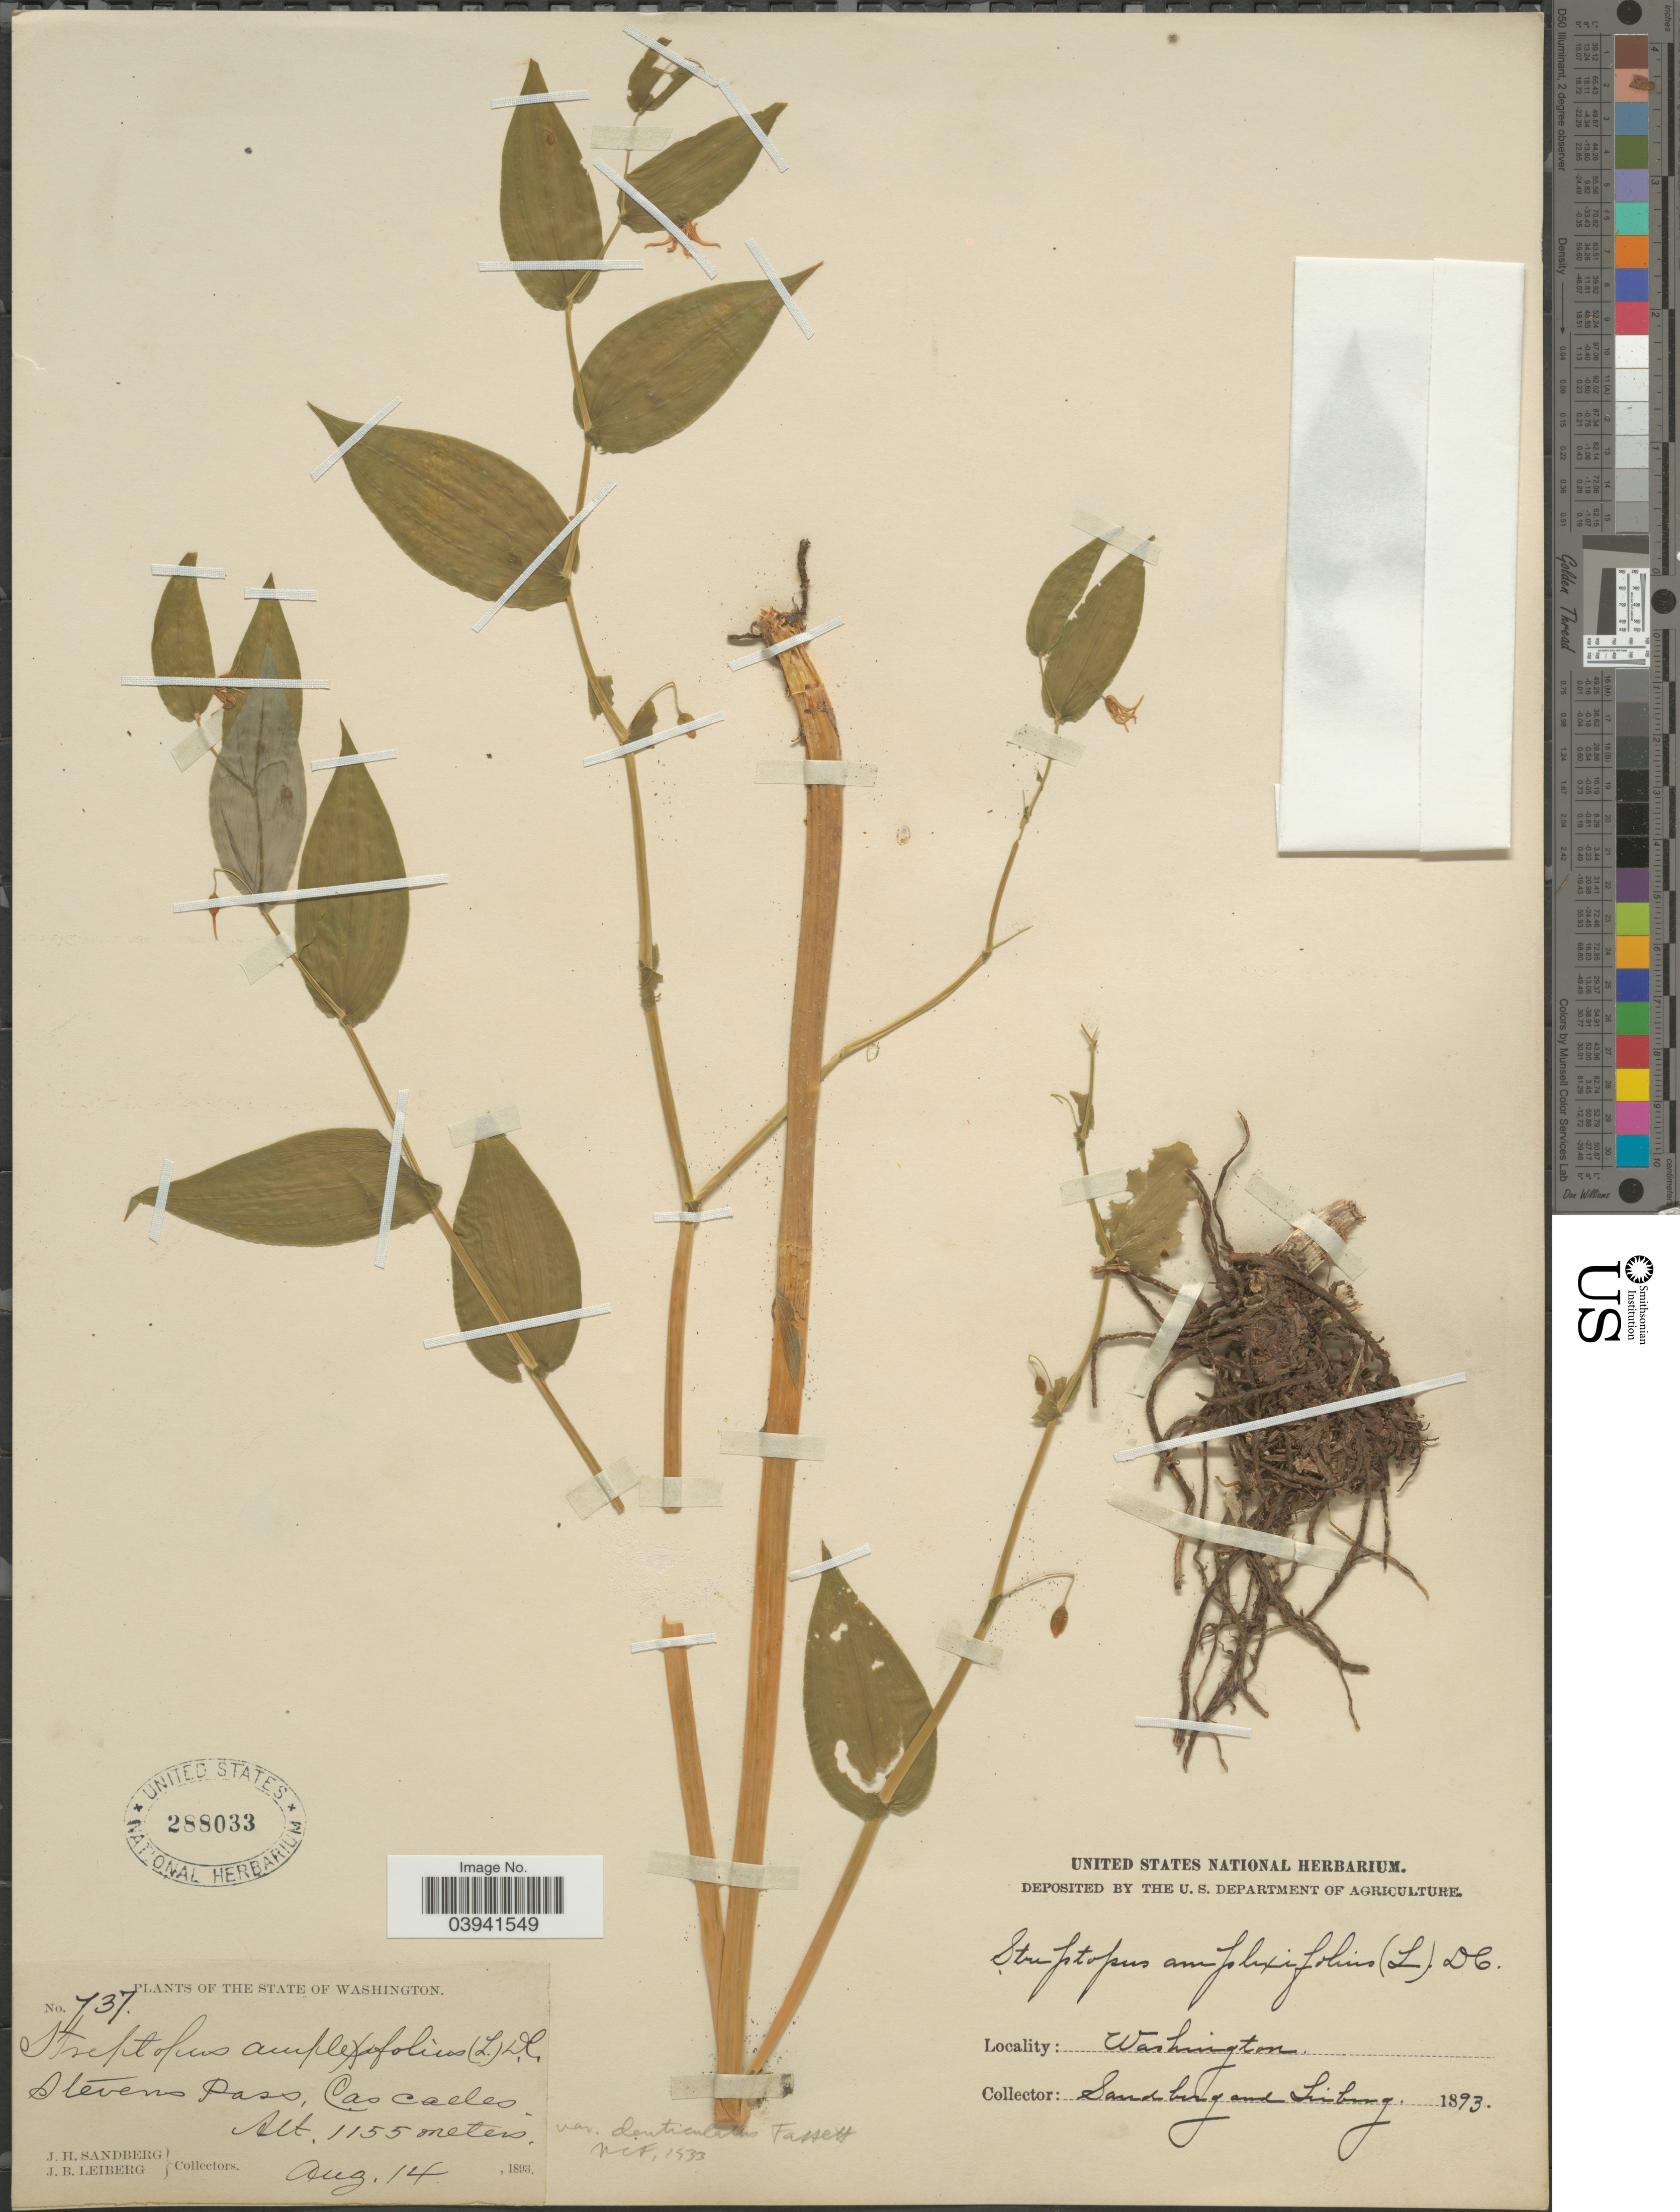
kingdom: Plantae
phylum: Tracheophyta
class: Liliopsida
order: Liliales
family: Liliaceae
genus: Streptopus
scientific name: Streptopus amplexifolius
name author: (L.) DC.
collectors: J. H. Sandberg & J. B. Leiberg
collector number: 737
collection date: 1893-08-14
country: United States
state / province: Washington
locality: Stevens Pass, Cascades.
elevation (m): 1155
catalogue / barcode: US 288033